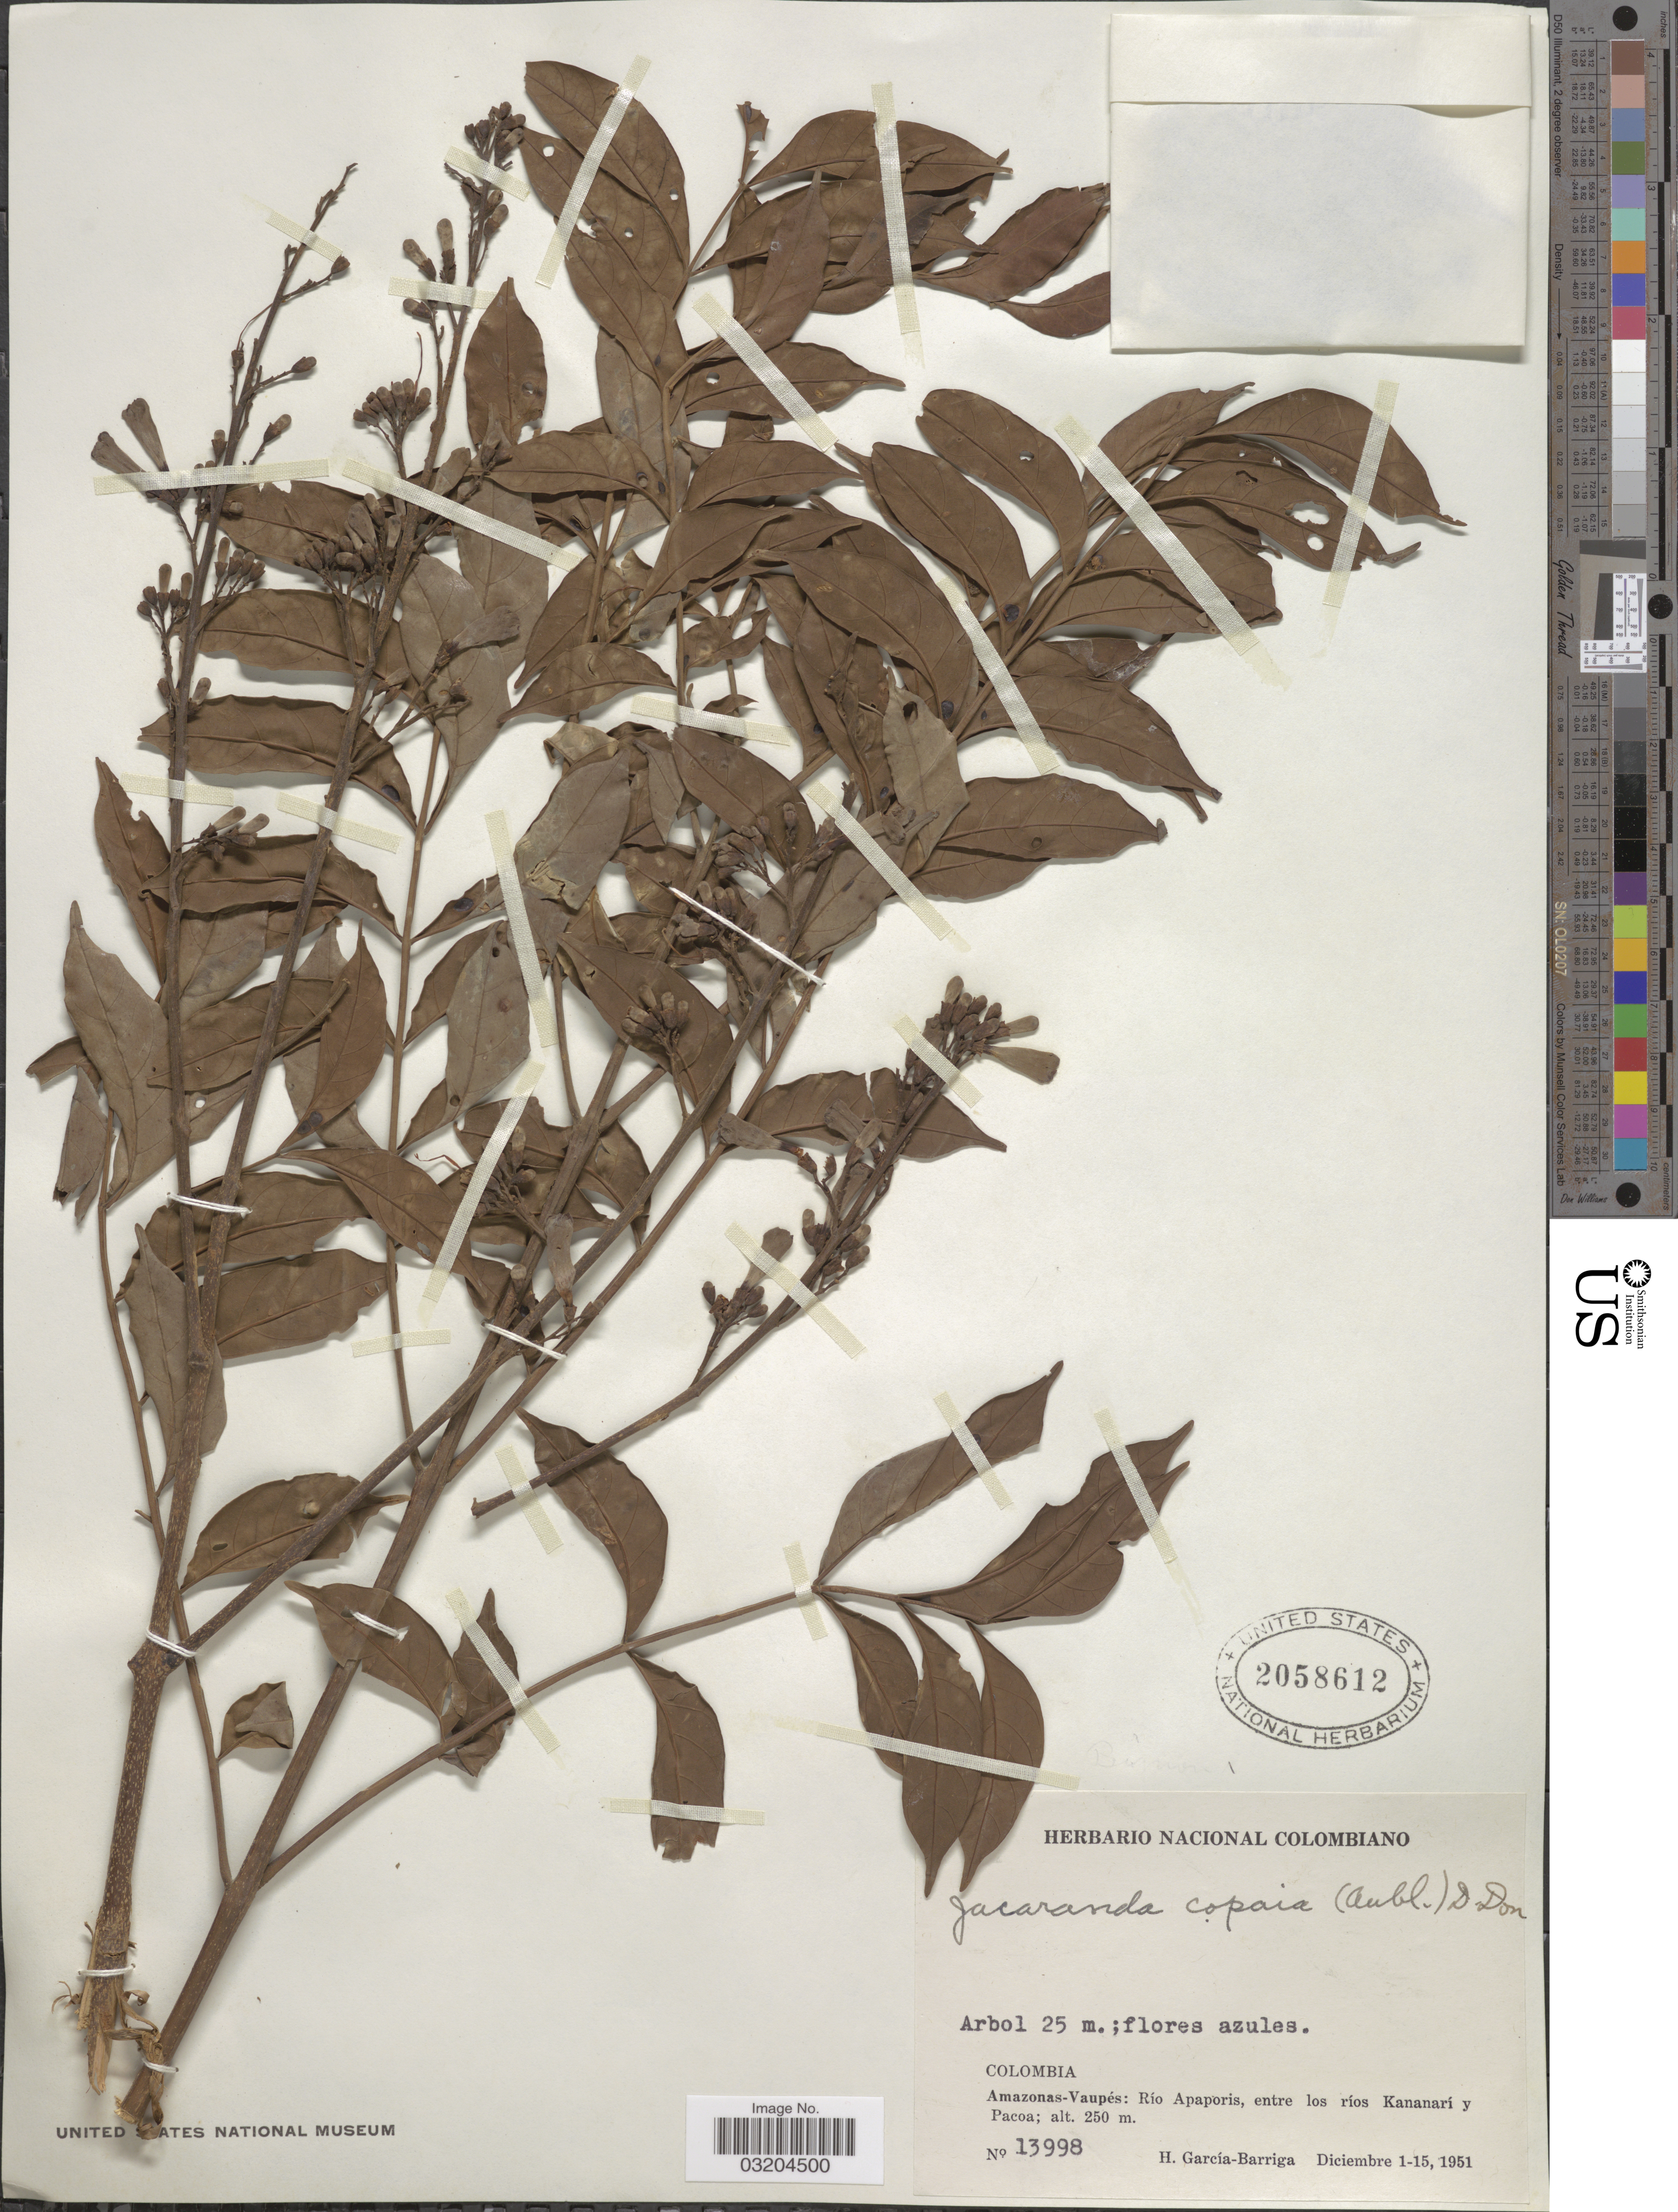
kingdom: Plantae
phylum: Tracheophyta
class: Magnoliopsida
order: Lamiales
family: Bignoniaceae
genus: Jacaranda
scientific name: Jacaranda copaia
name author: (Aubl.) D. Don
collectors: H. García Barriga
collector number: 13998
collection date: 1951-12-01/1951-12-15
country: Colombia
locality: Amazonas-Vaupés: Río Apaporis, entre los ríos Kananarí y Pacoa.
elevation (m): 250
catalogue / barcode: US 2058612